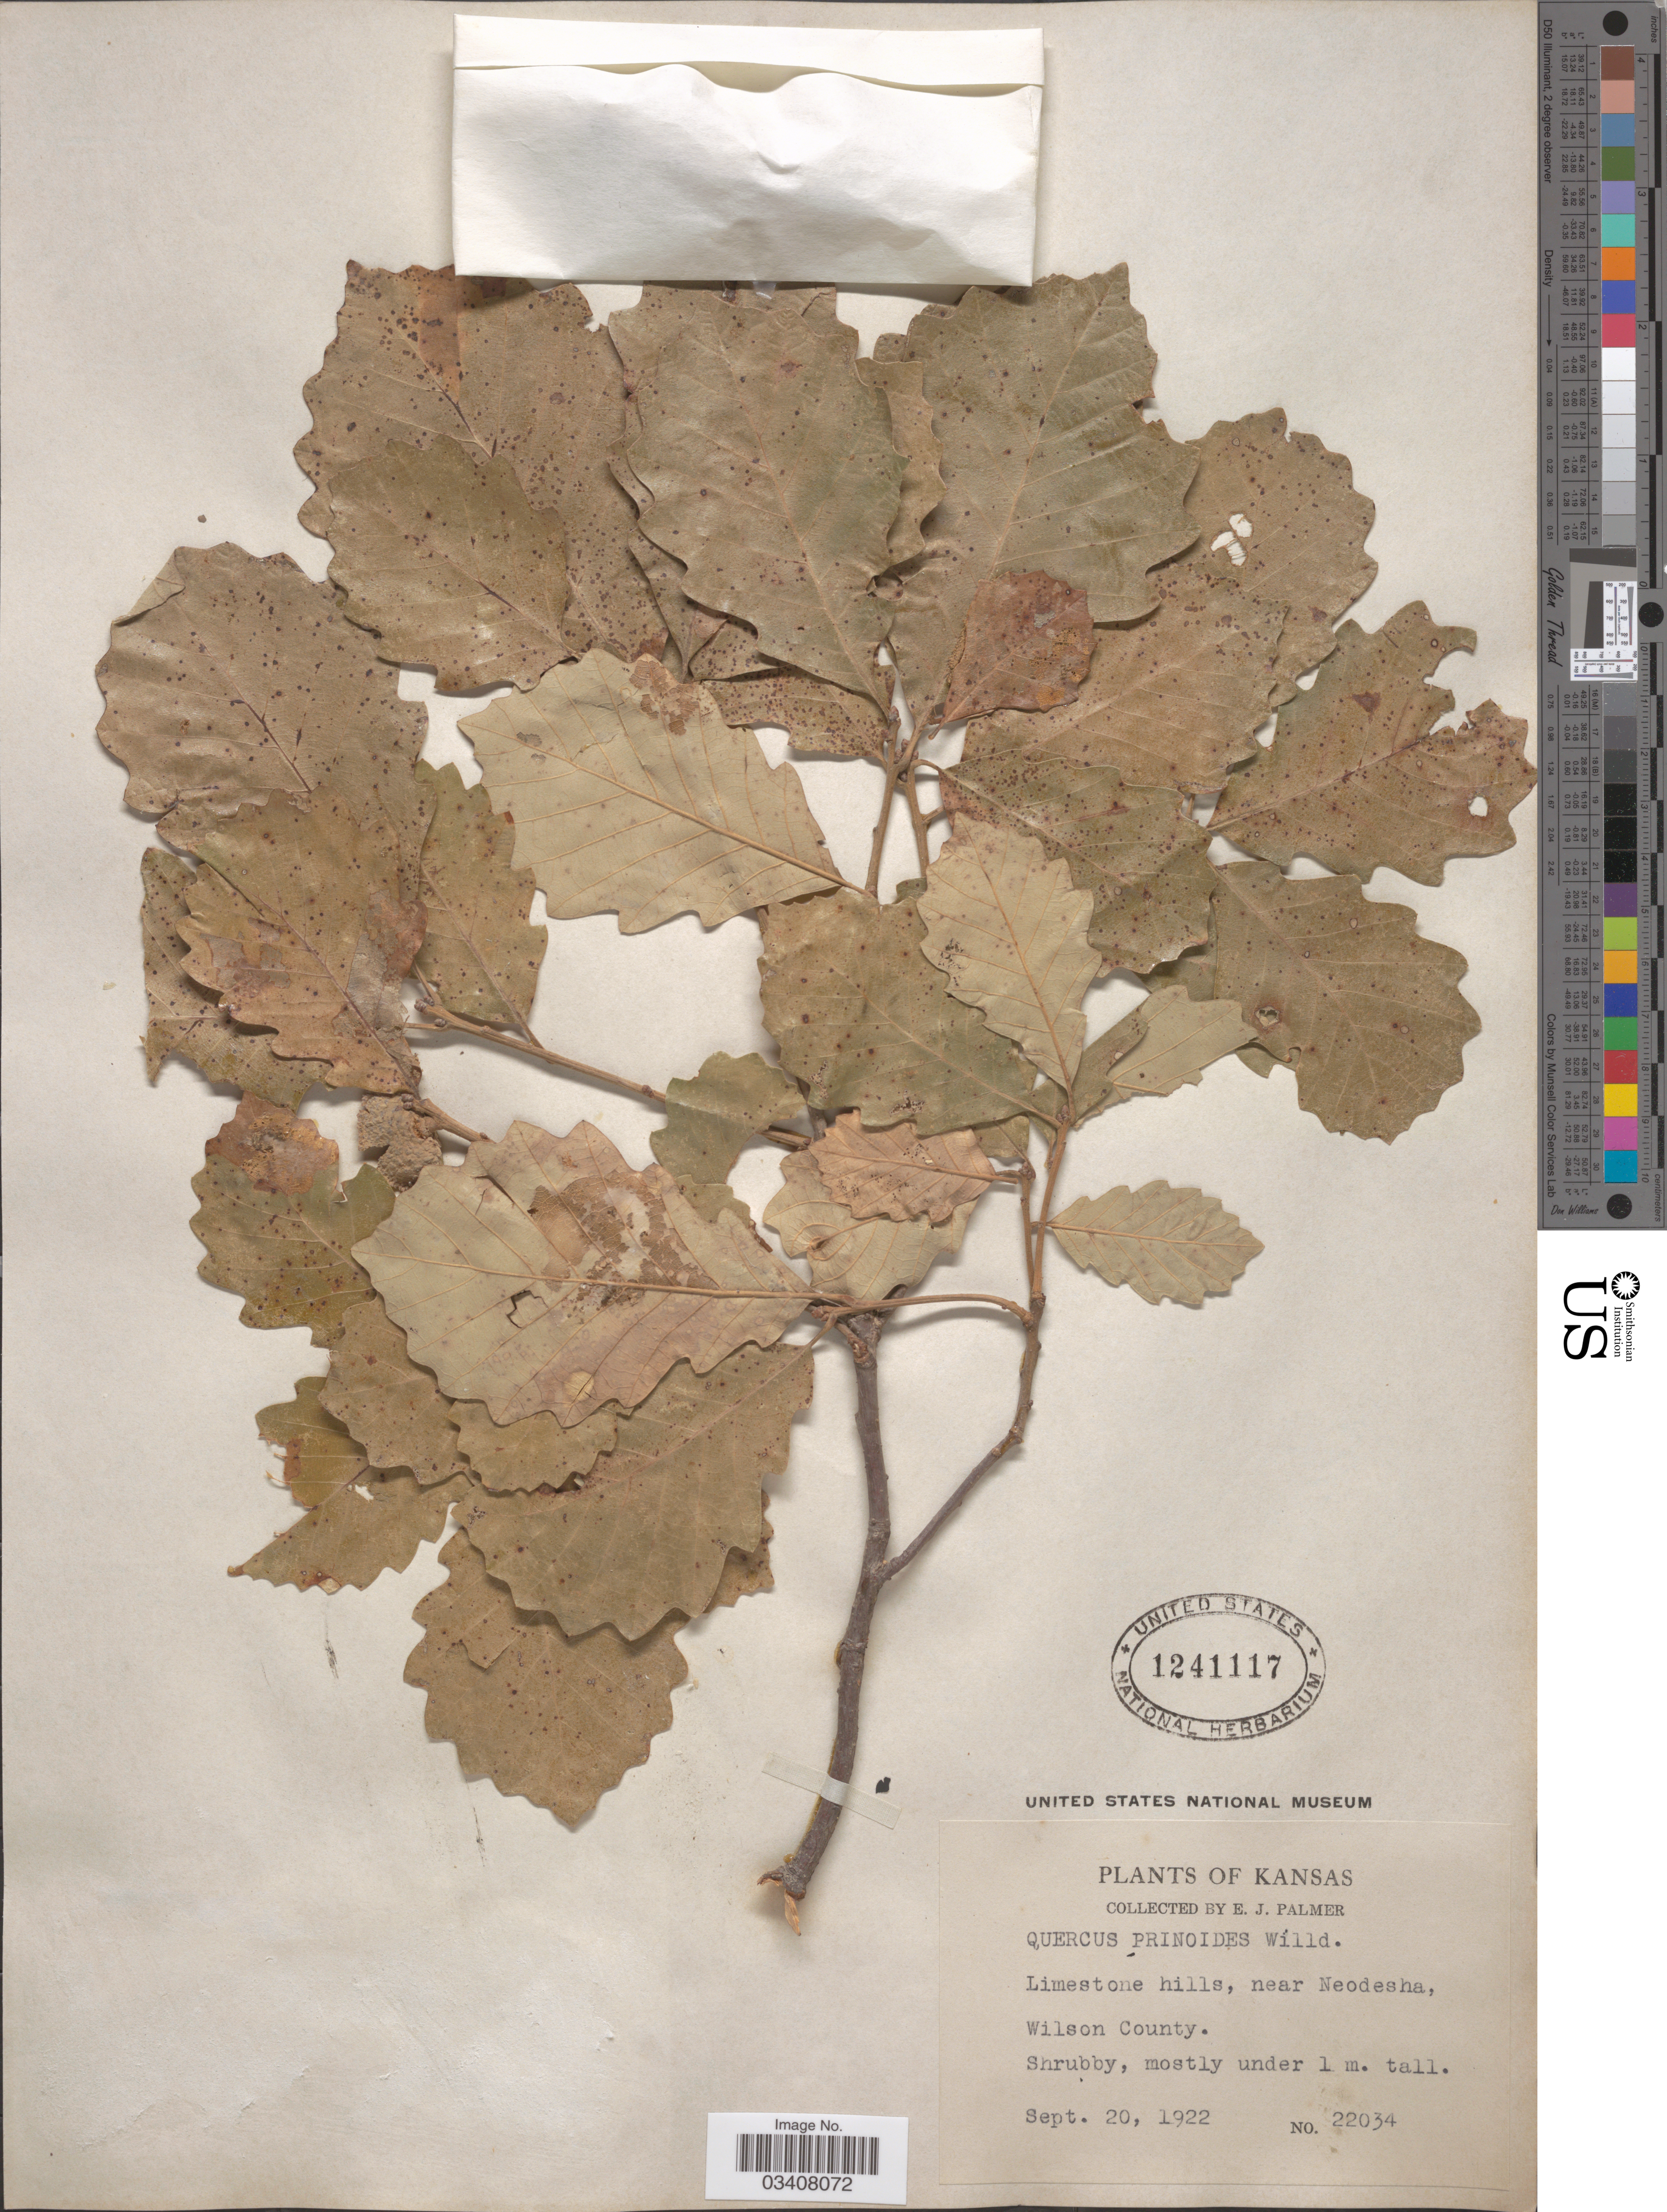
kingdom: Plantae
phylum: Tracheophyta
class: Magnoliopsida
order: Fagales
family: Fagaceae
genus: Quercus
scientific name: Quercus prinoides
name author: Willd.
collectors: E. J. Palmer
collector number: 22034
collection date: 1922-09-20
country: United States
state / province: Kansas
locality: Near Neodesha, Wilson County.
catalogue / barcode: US 1241117